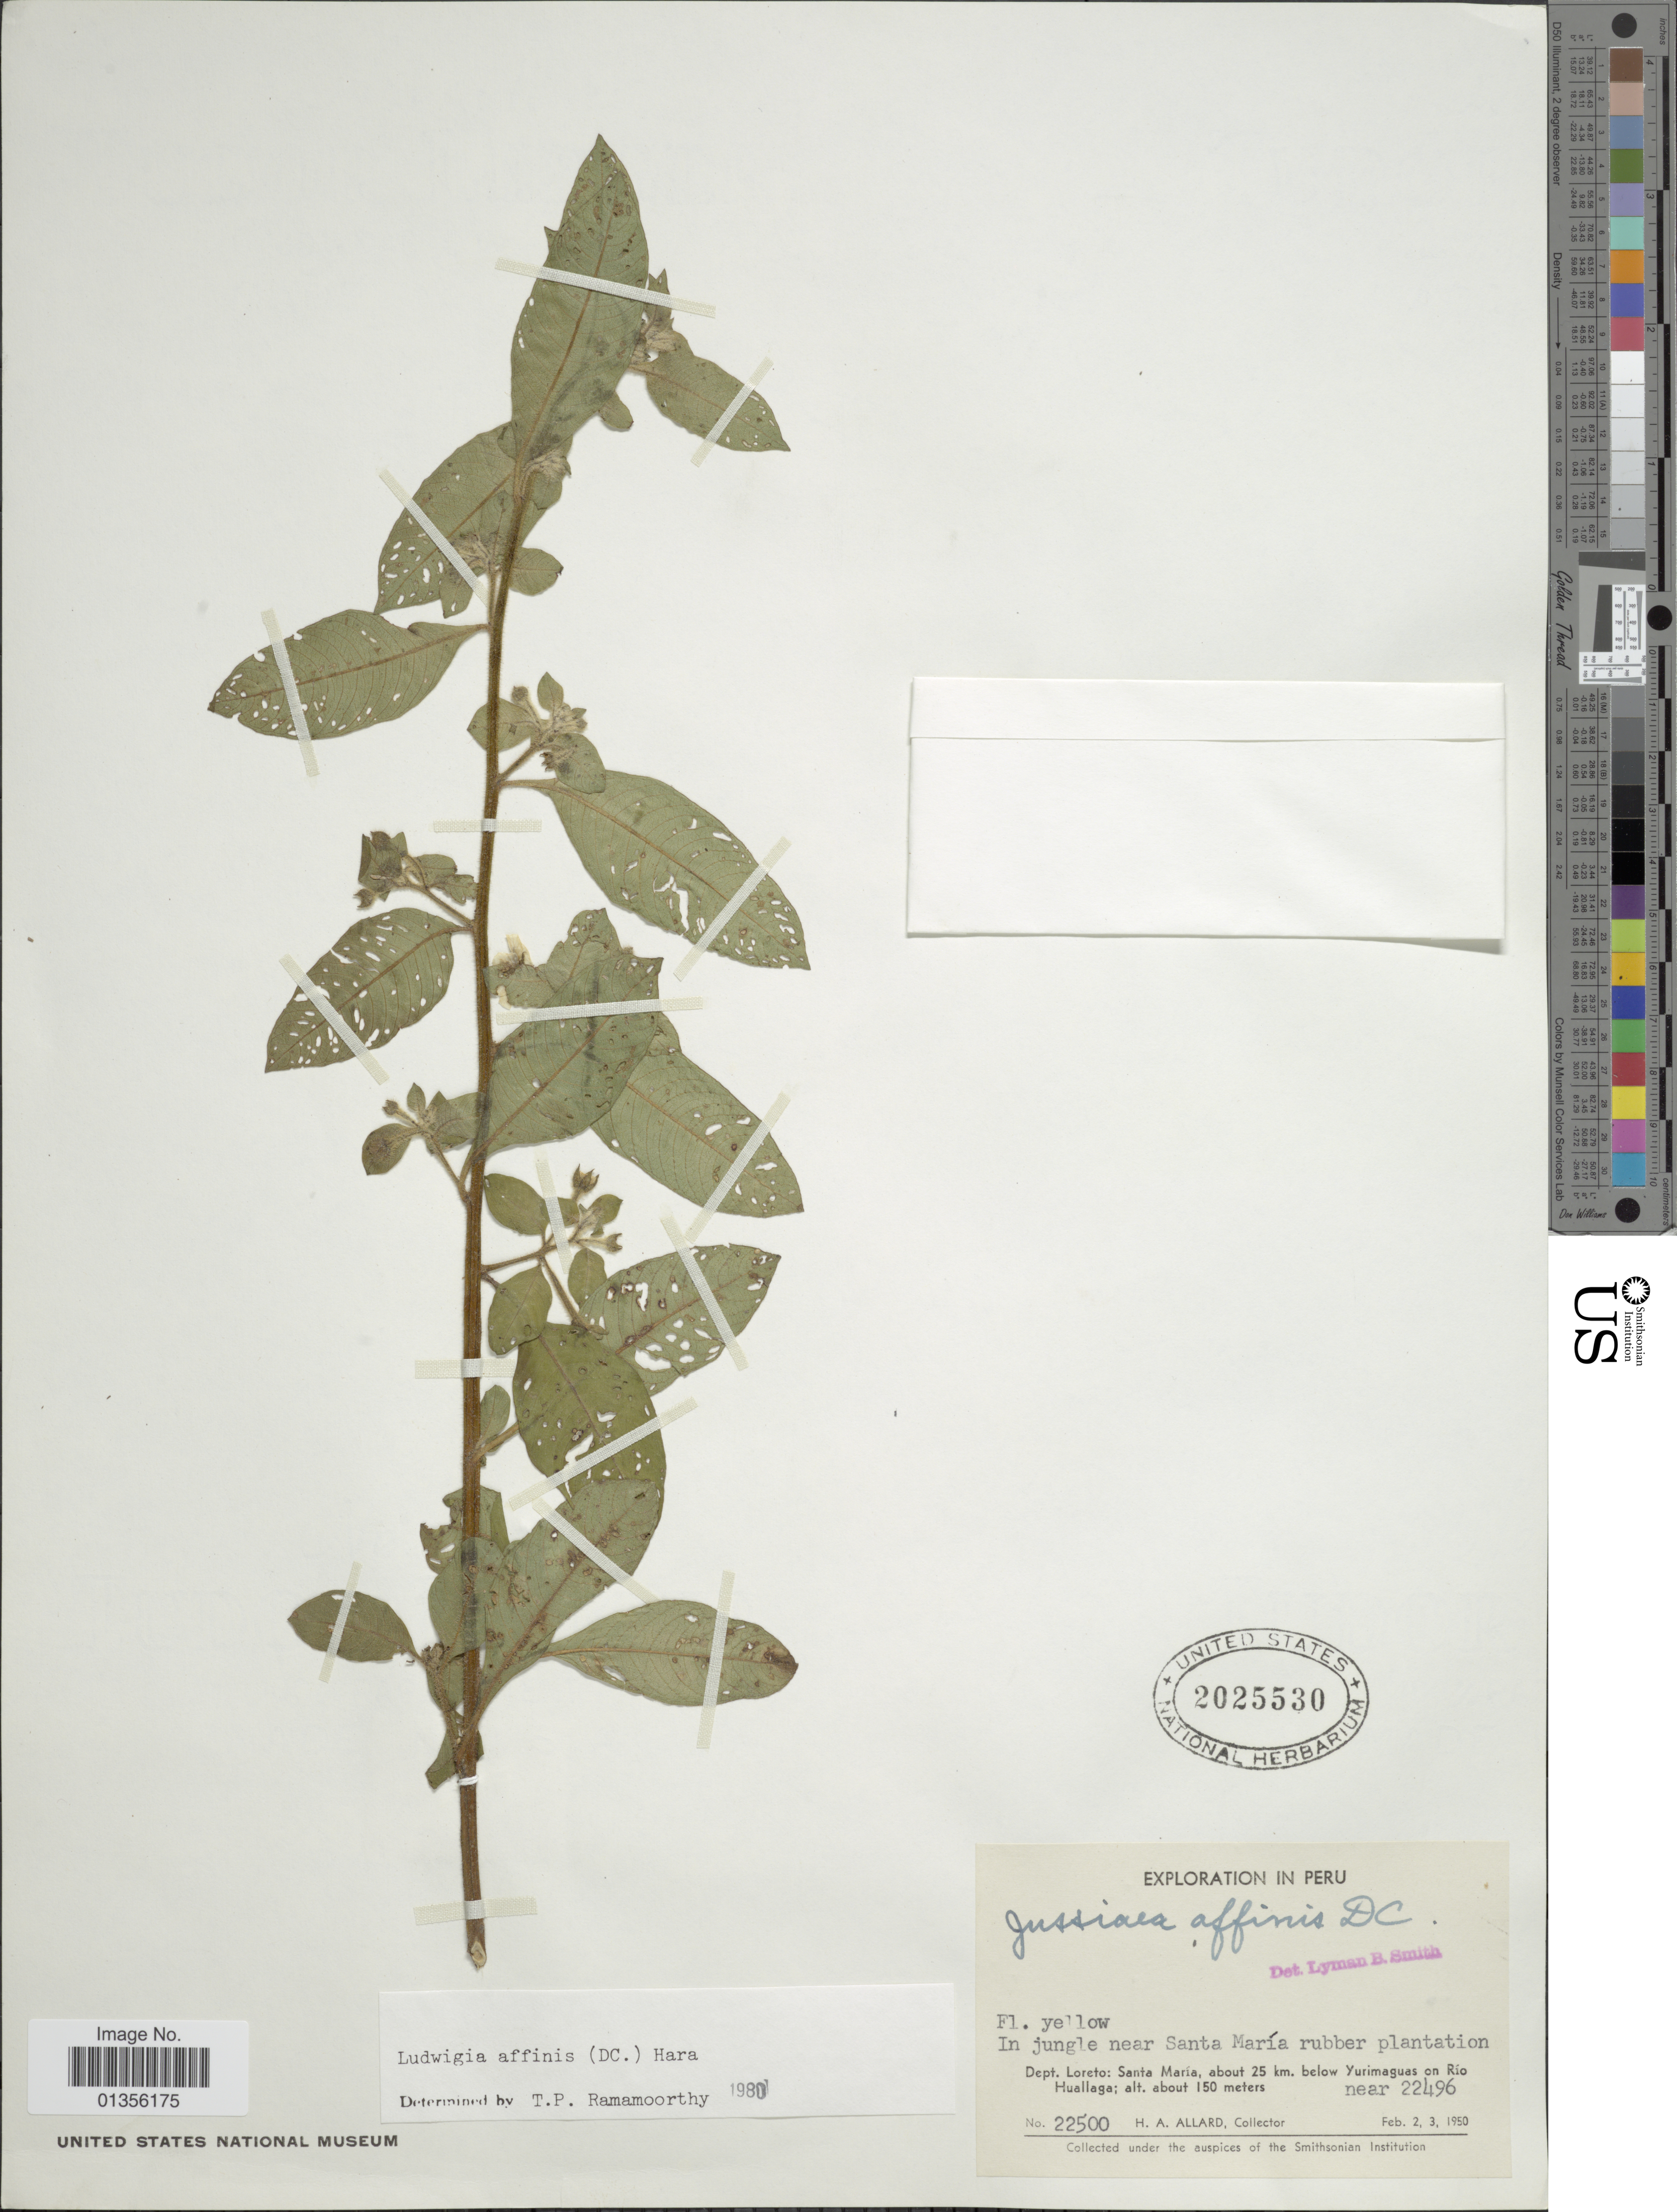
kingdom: Plantae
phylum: Tracheophyta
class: Magnoliopsida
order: Myrtales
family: Onagraceae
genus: Ludwigia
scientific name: Ludwigia affinis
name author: (DC.) H. Hara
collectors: H. A. Allard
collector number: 22500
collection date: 1950-02-02/1950-02-03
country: Peru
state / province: Loreto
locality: Santa Maria, about 25 km. below Yurimaguas on Rio Huallaga.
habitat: in jungle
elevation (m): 150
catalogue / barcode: US 2025530